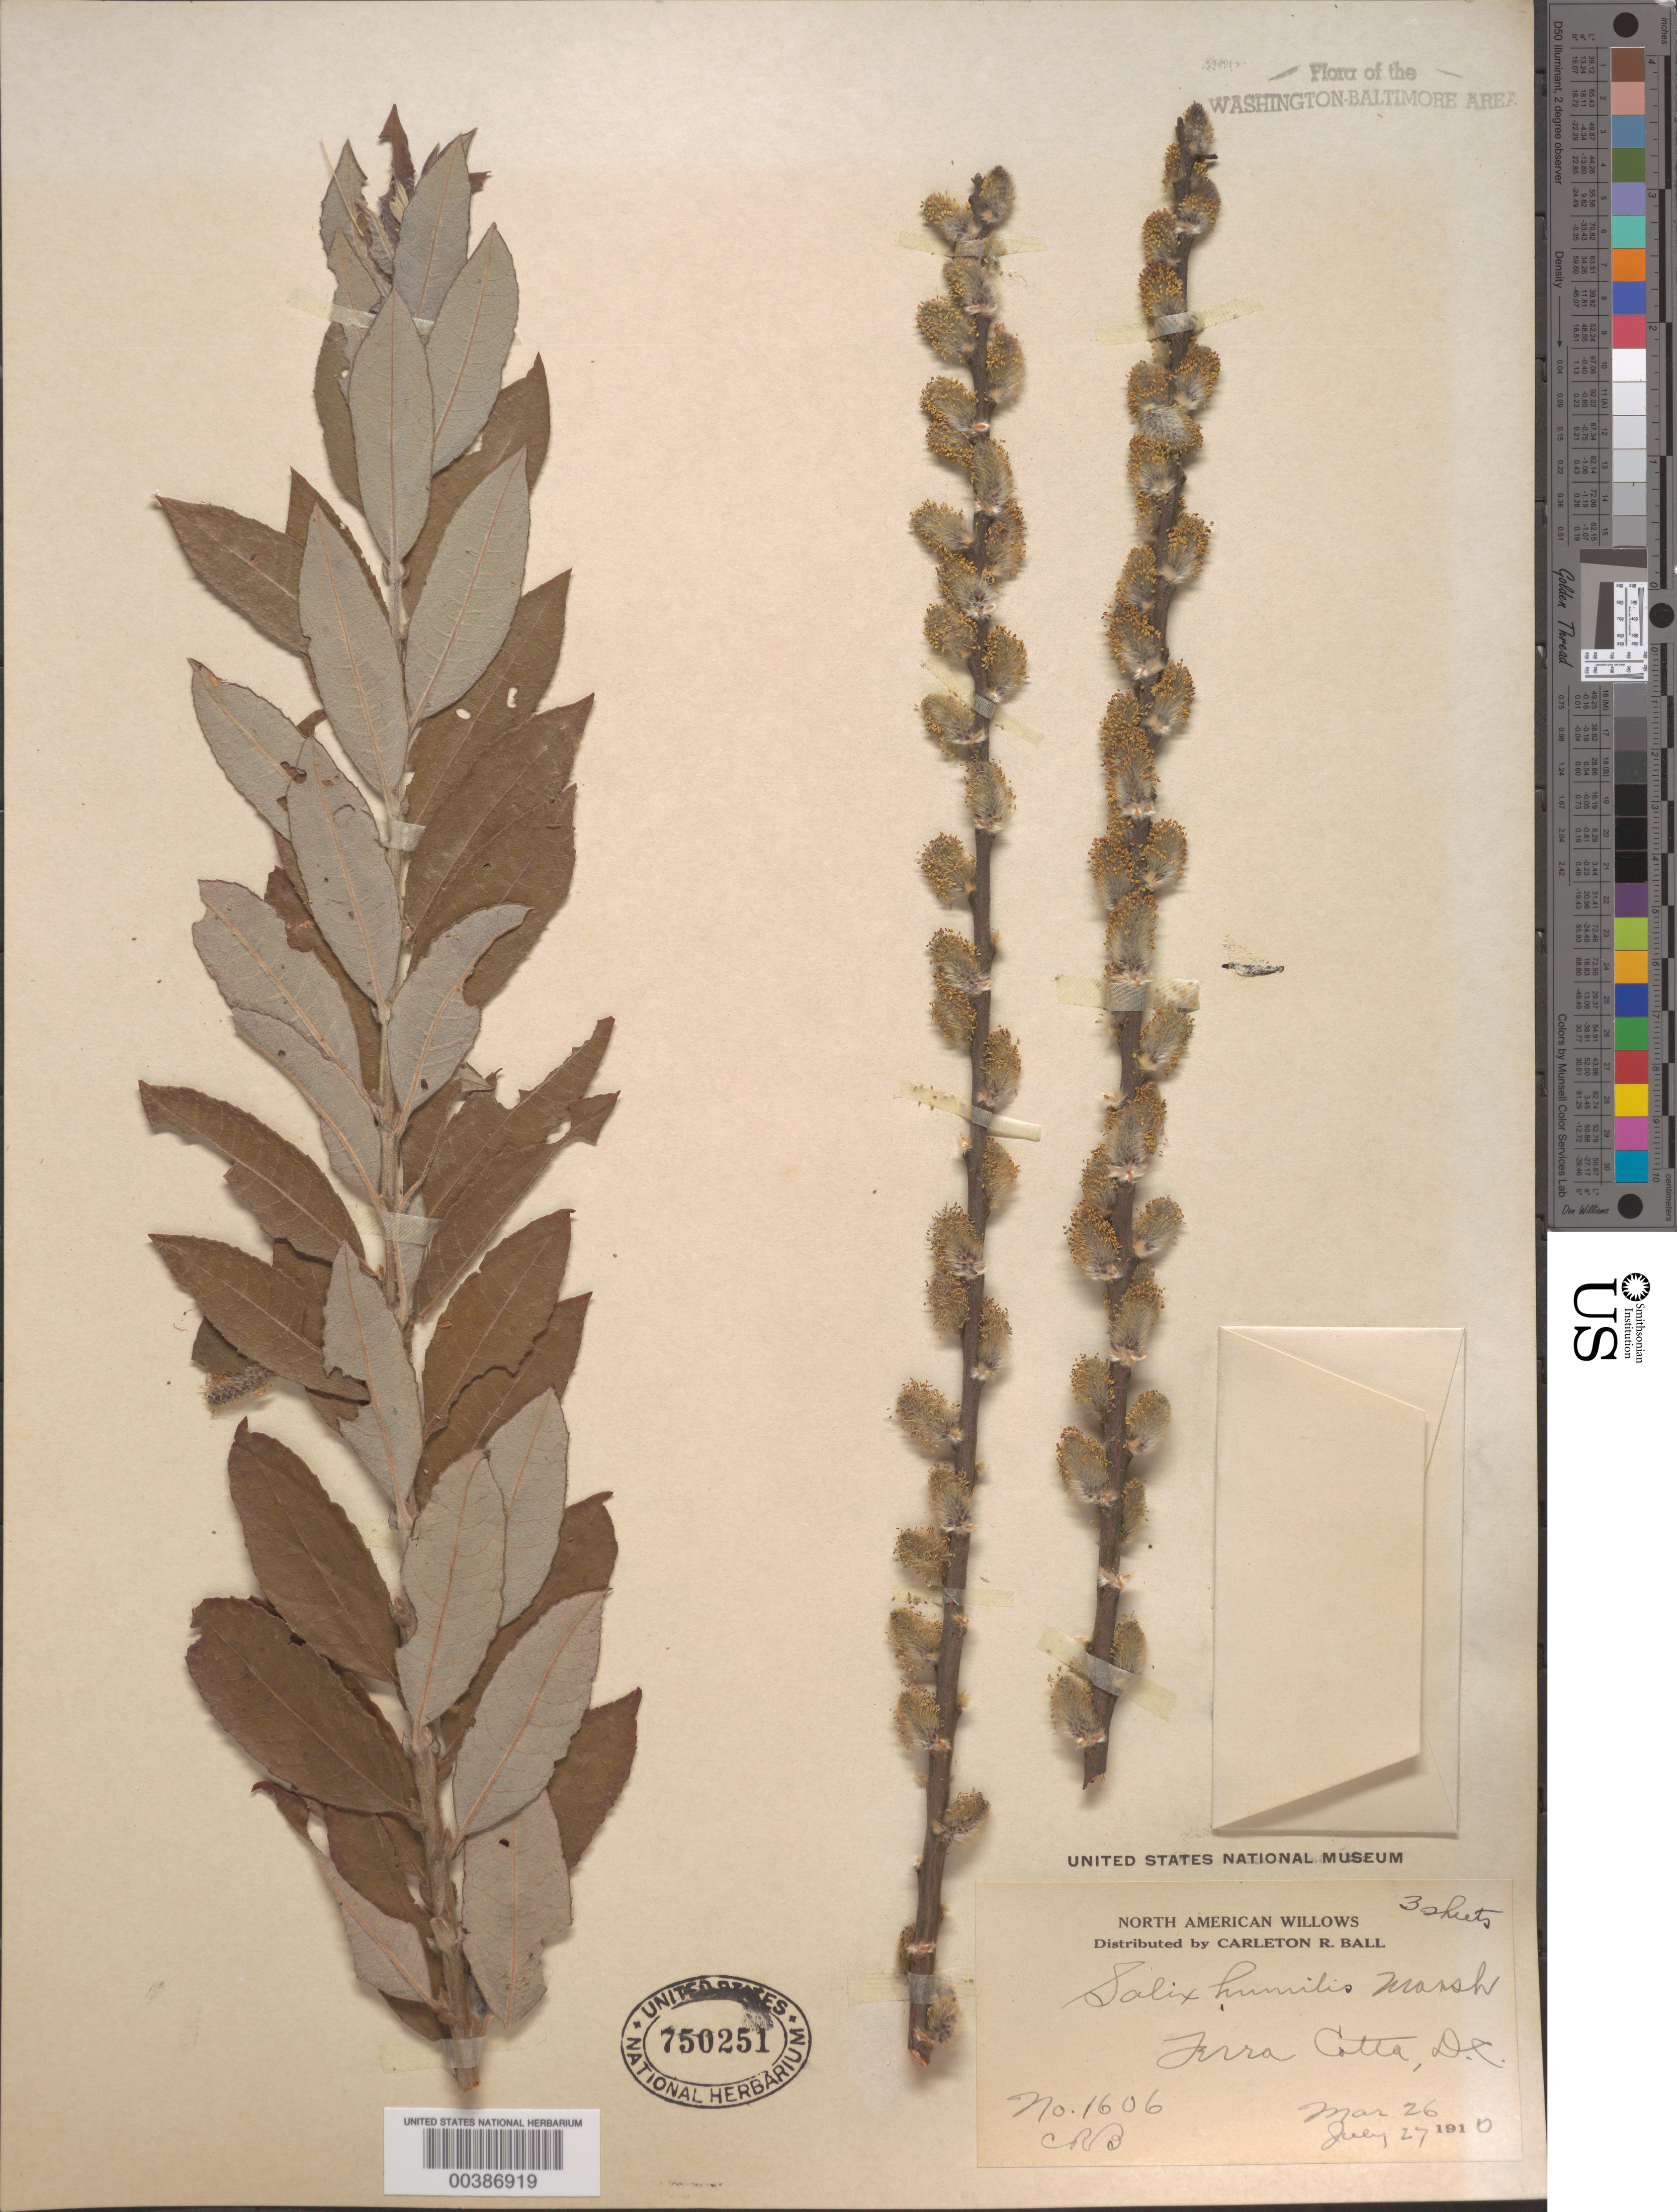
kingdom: Plantae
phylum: Tracheophyta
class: Magnoliopsida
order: Malpighiales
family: Salicaceae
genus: Salix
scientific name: Salix humilis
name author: Marshall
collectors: C. R. Ball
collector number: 1606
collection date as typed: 26 Mar 1910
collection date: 1910-03-26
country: United States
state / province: District of Columbia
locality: Terra Cotta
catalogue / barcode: US 750251